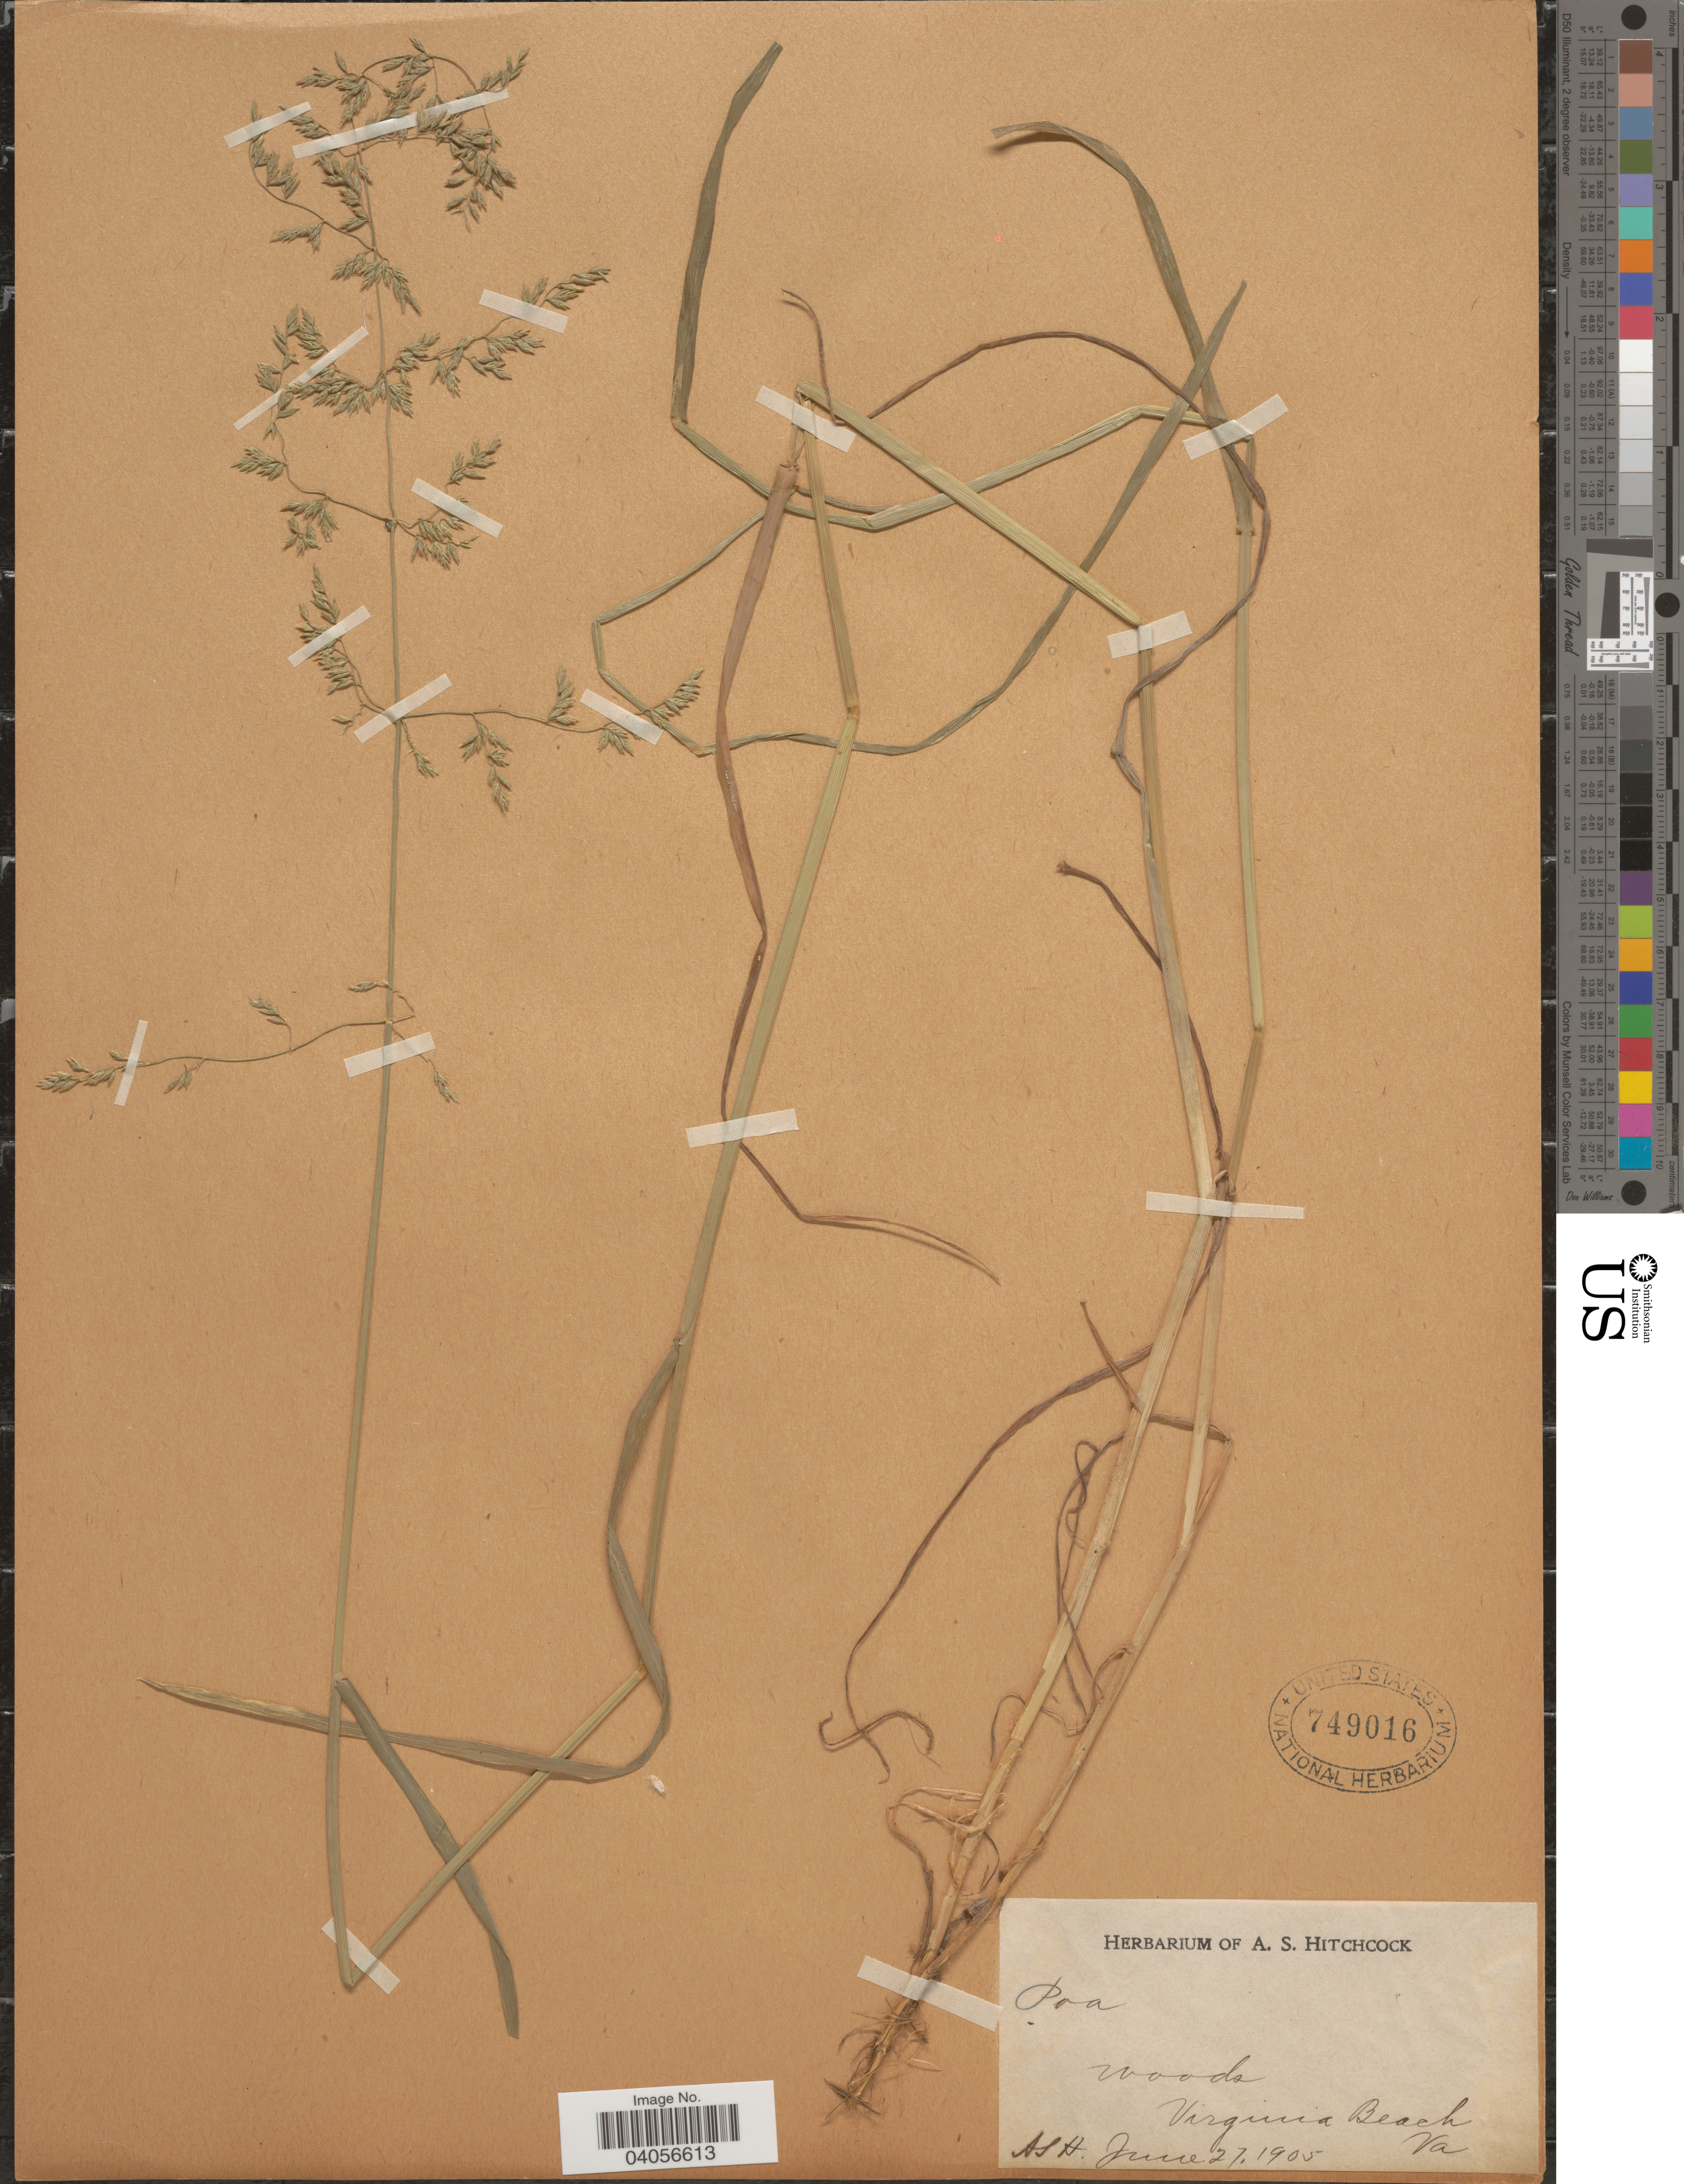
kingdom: Plantae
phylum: Tracheophyta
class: Liliopsida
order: Poales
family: Poaceae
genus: Poa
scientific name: Poa compressa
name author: L.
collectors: A. S. Hitchcock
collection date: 1905-06-27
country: United States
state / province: Virginia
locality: Woods. Virginia Beach.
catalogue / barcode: US 749016